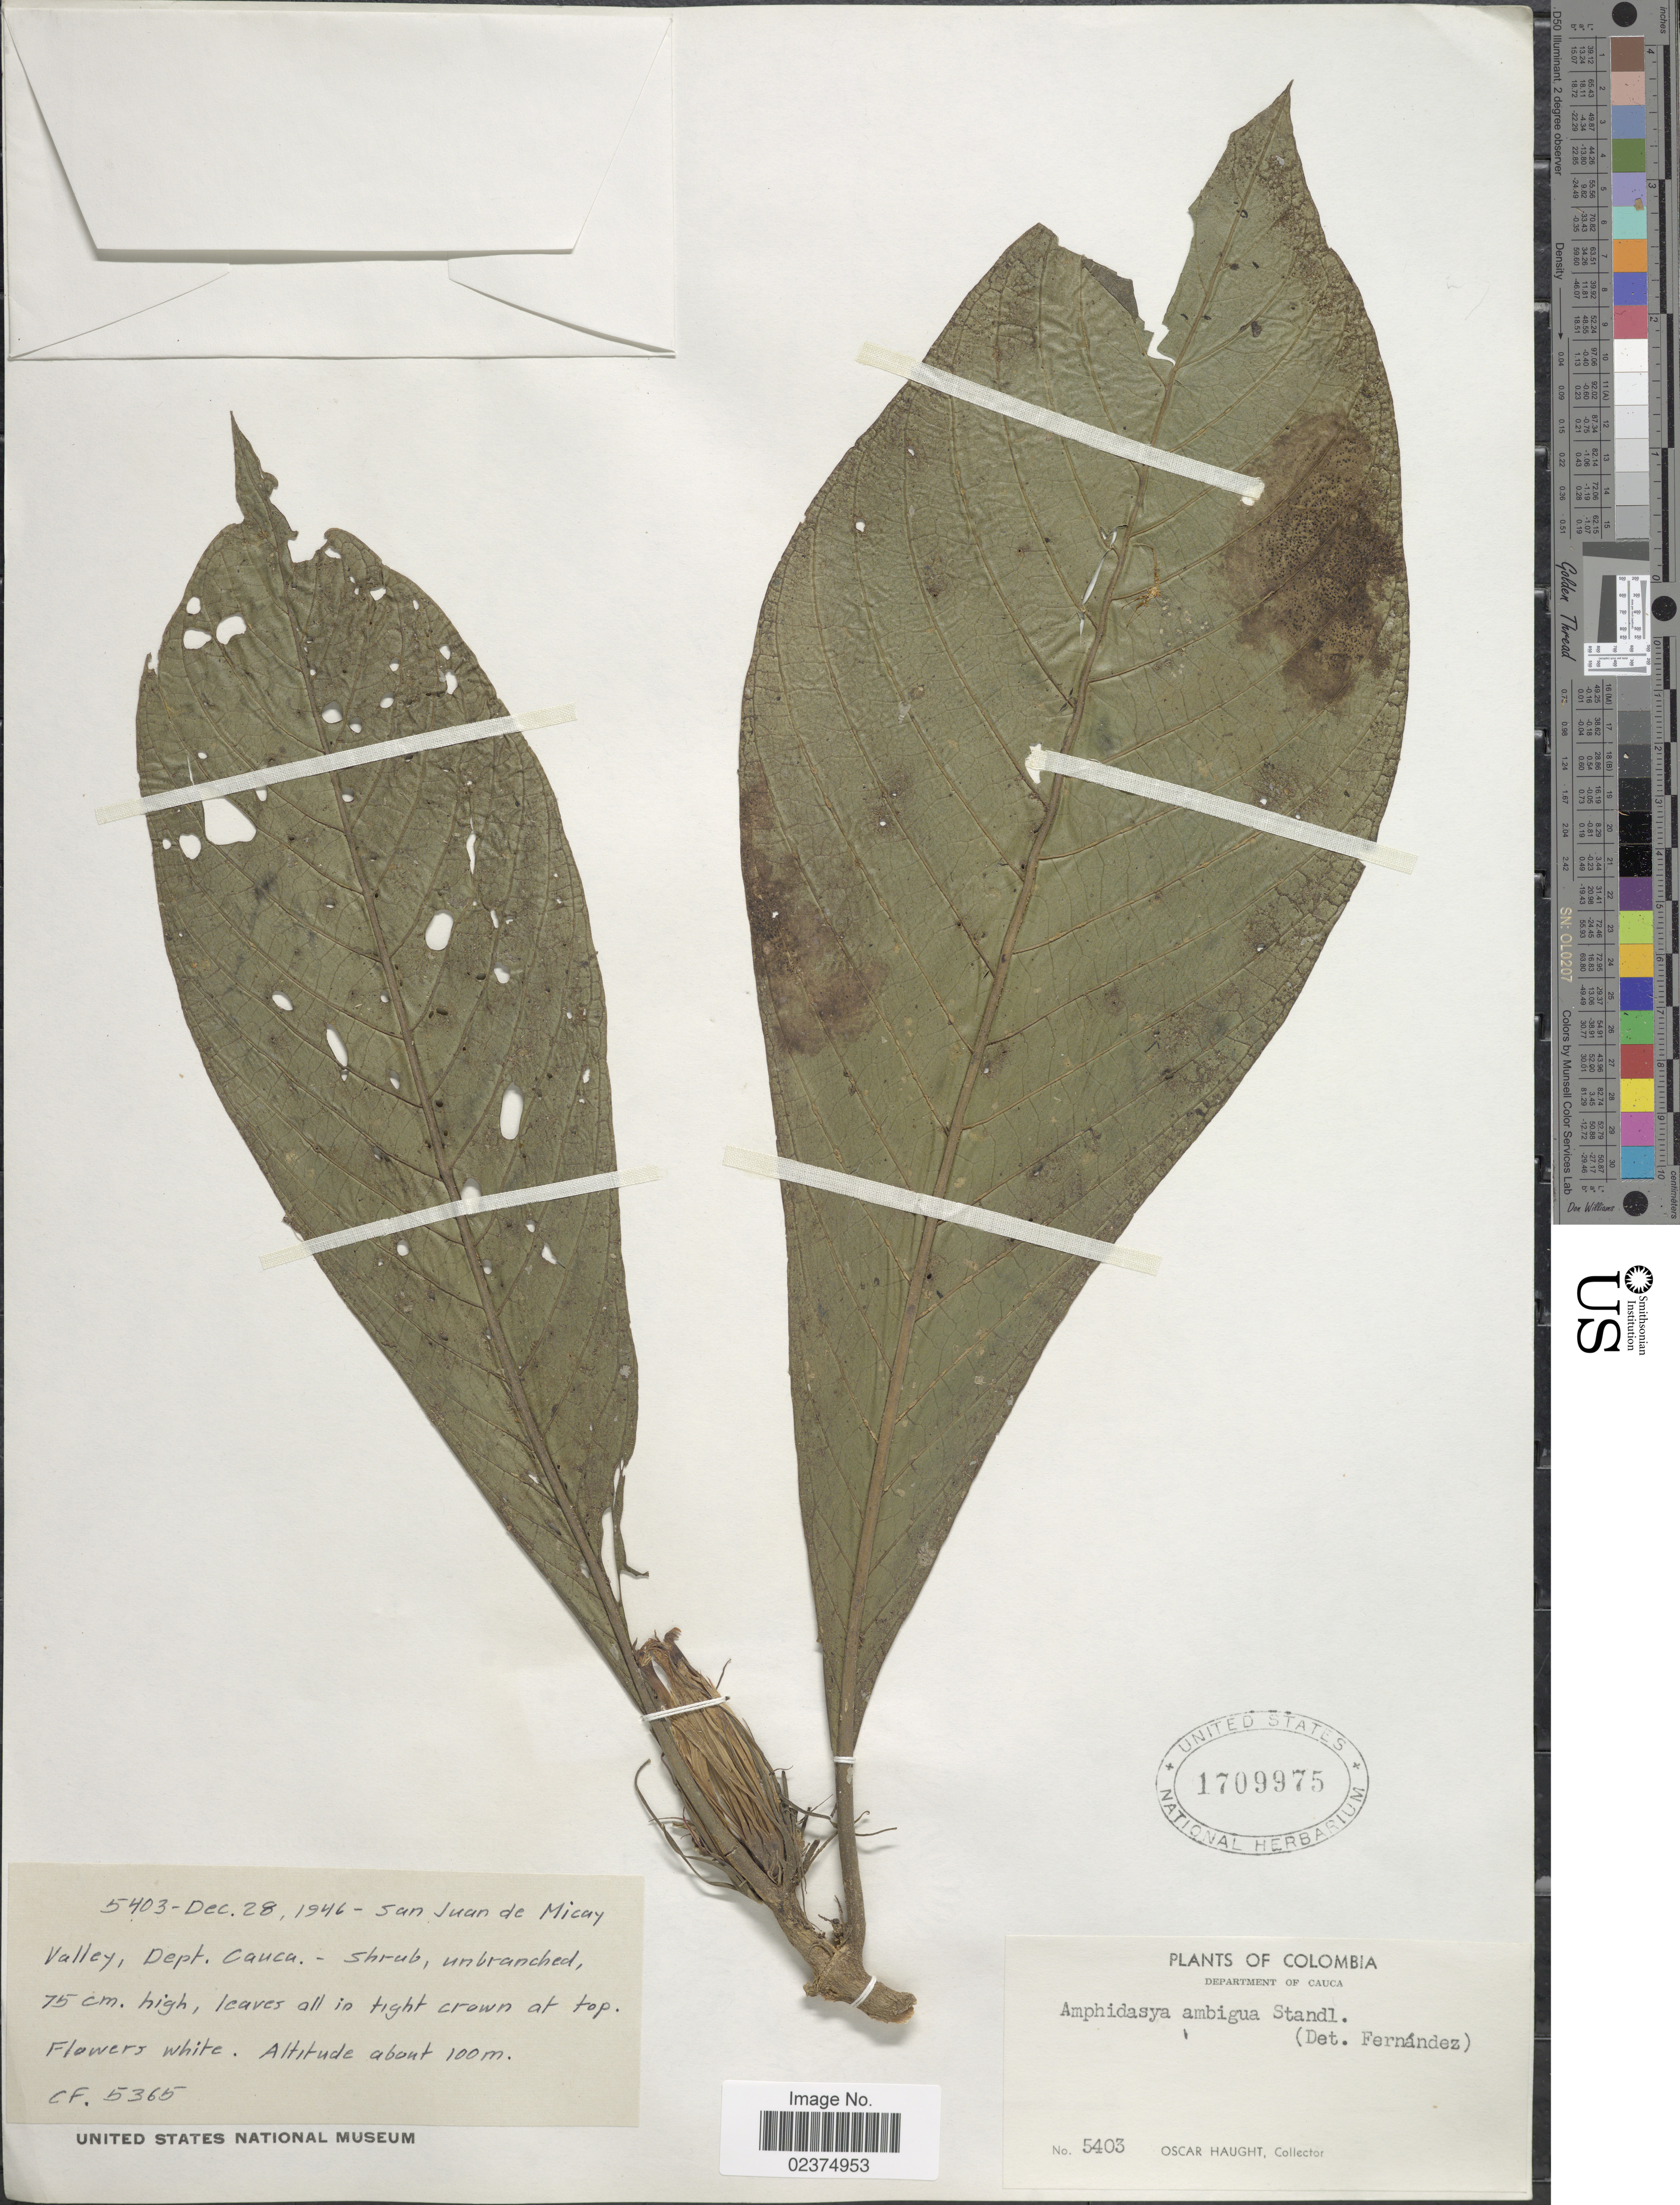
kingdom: Plantae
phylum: Tracheophyta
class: Magnoliopsida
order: Gentianales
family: Rubiaceae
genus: Amphidasya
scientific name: Amphidasya ambigua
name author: Standl.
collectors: O. L. Haught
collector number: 5403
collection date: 1946-12-28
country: Colombia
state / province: Cauca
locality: Department of Cauca. San Juan de Micay Valley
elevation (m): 100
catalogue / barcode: US 1709975